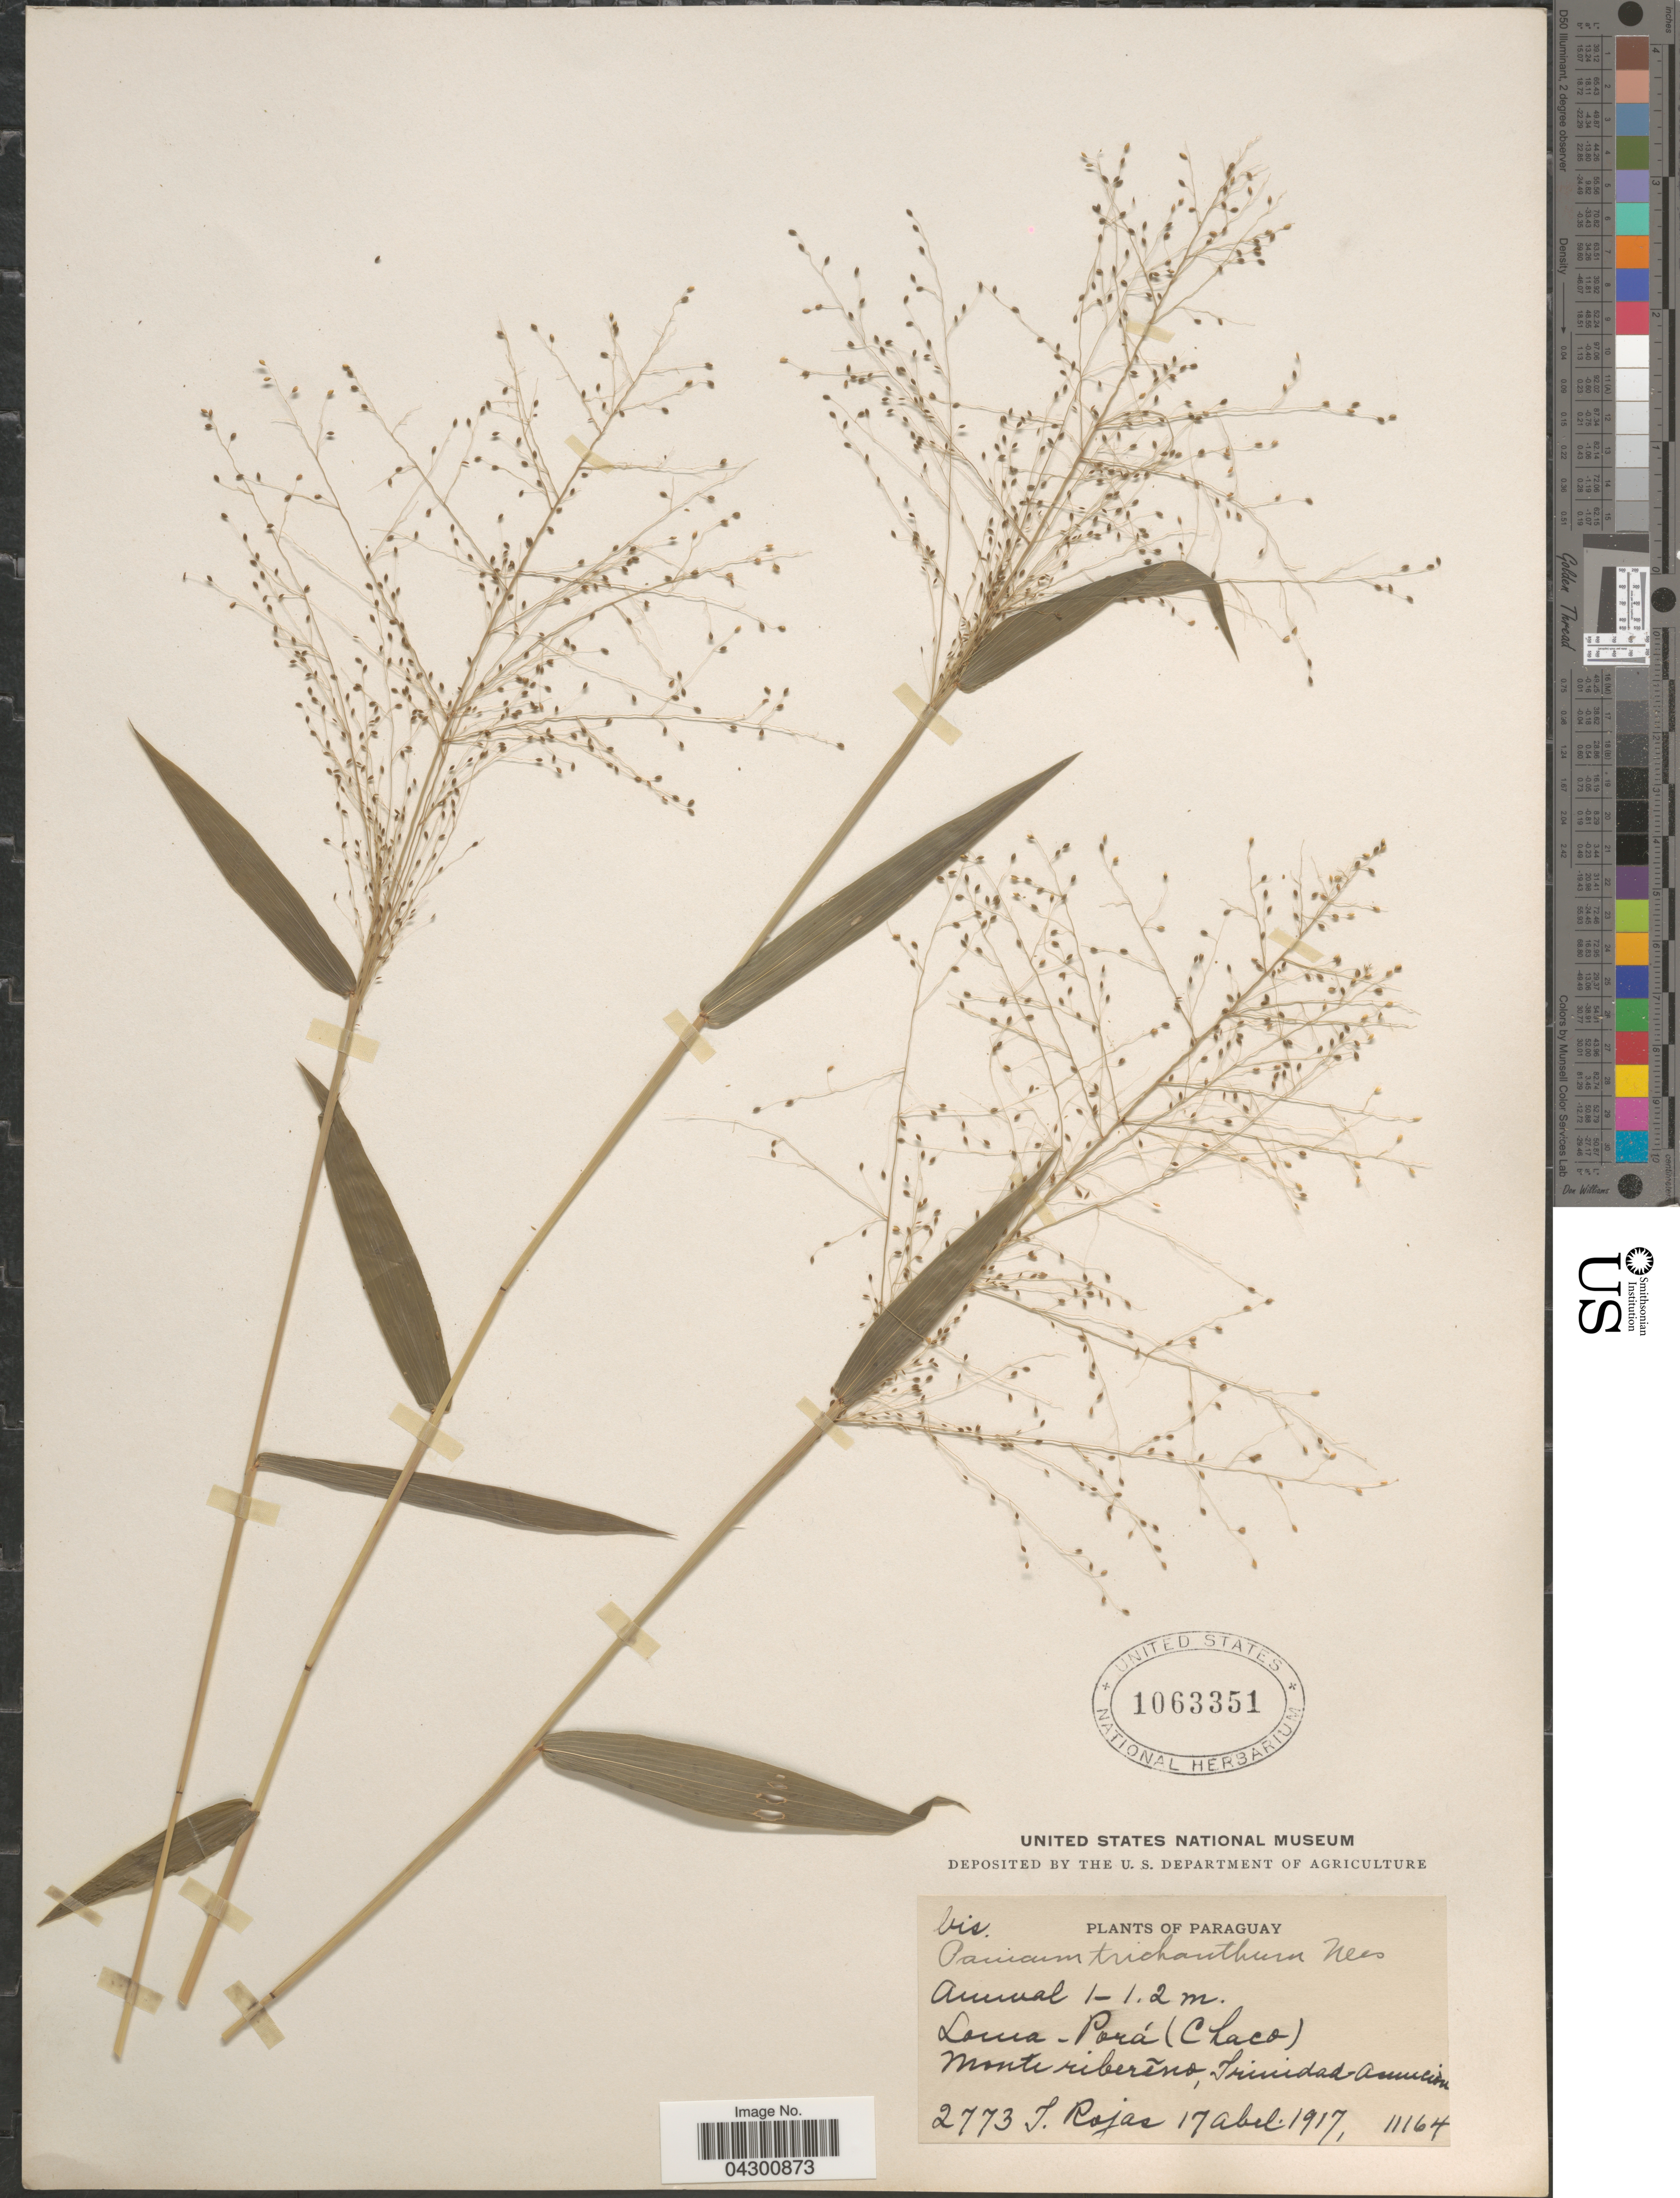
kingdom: Plantae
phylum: Tracheophyta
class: Liliopsida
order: Poales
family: Poaceae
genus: Panicum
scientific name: Panicum trichanthum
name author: Nees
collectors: T. Rojas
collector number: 2773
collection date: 1917-04-17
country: Paraguay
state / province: Asuncion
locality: Loma-Pará (Chaco). Monte ribereño, Trinidad-Asuncion.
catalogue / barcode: US 1063351